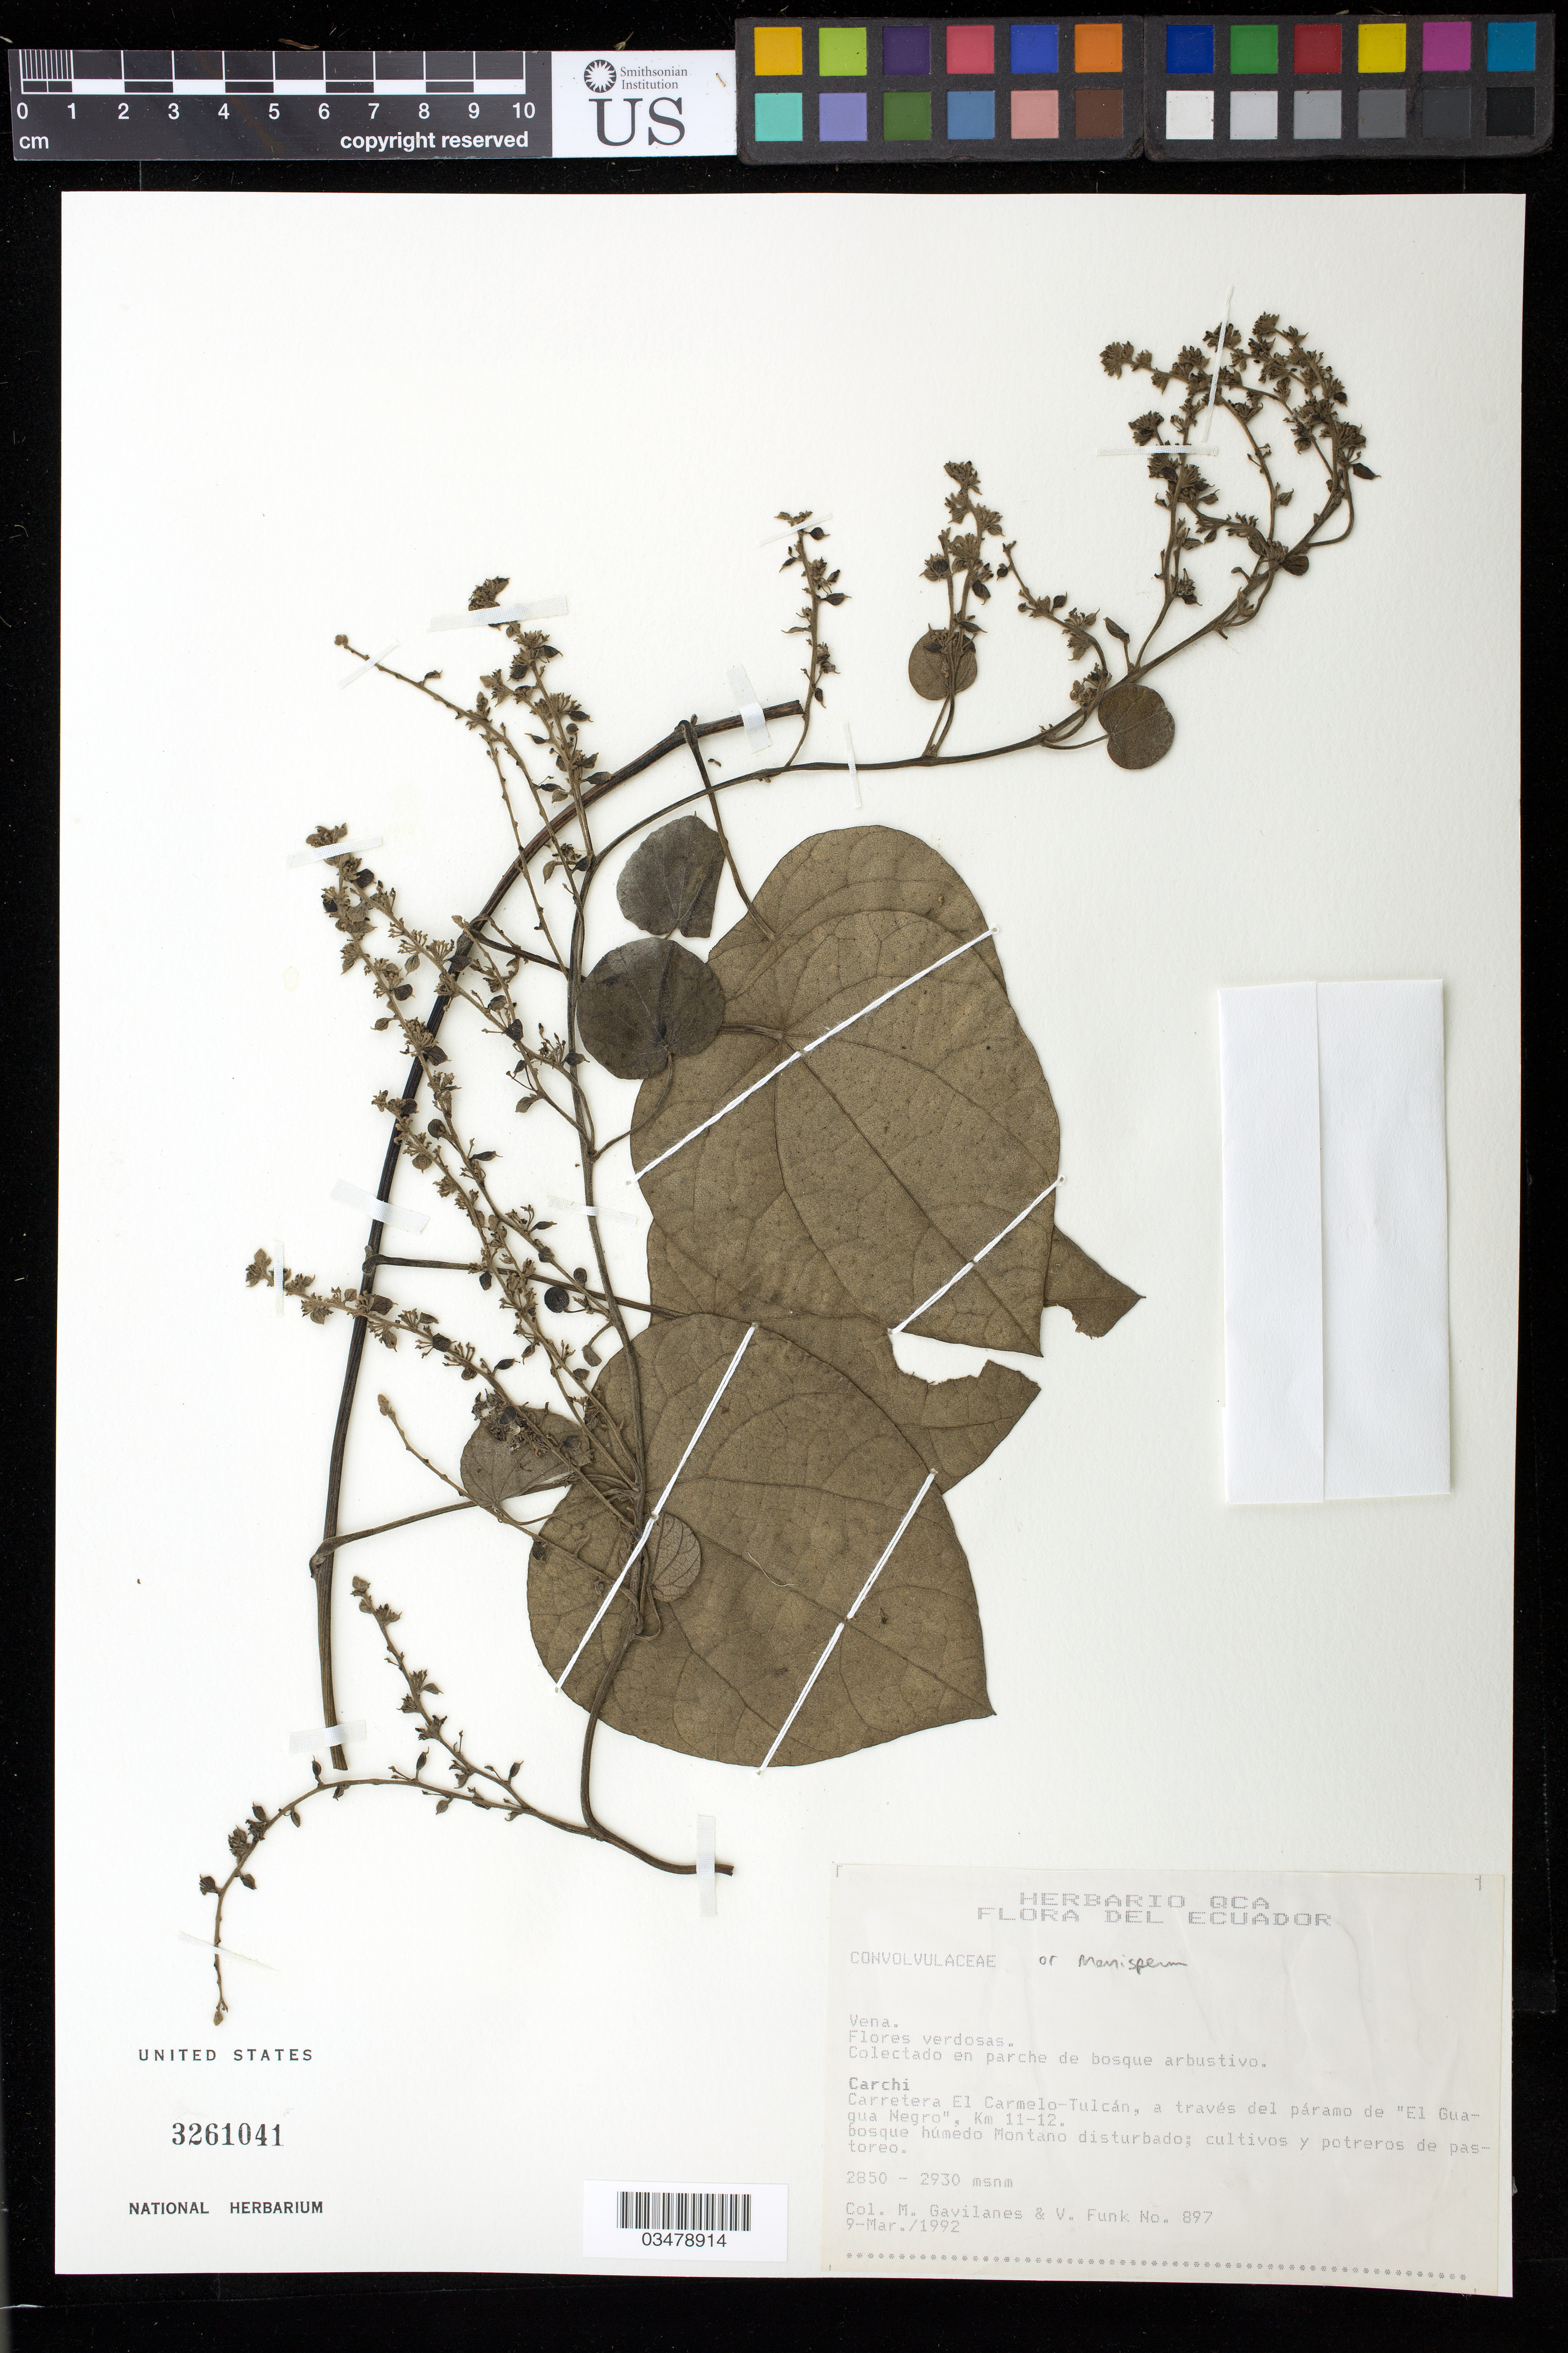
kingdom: Plantae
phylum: Tracheophyta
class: Magnoliopsida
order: Solanales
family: Convolvulaceae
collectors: M. Gavilanes & V. Funk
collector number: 897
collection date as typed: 9 Mar 1992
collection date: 1992-03-09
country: Ecuador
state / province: Carchi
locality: Carretera Julio Andrade-El Carmelo, Km 20-23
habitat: bosque mudedo Montano disturbado; cultivos y potreros de pastoreo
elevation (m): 2850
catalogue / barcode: US 3261041